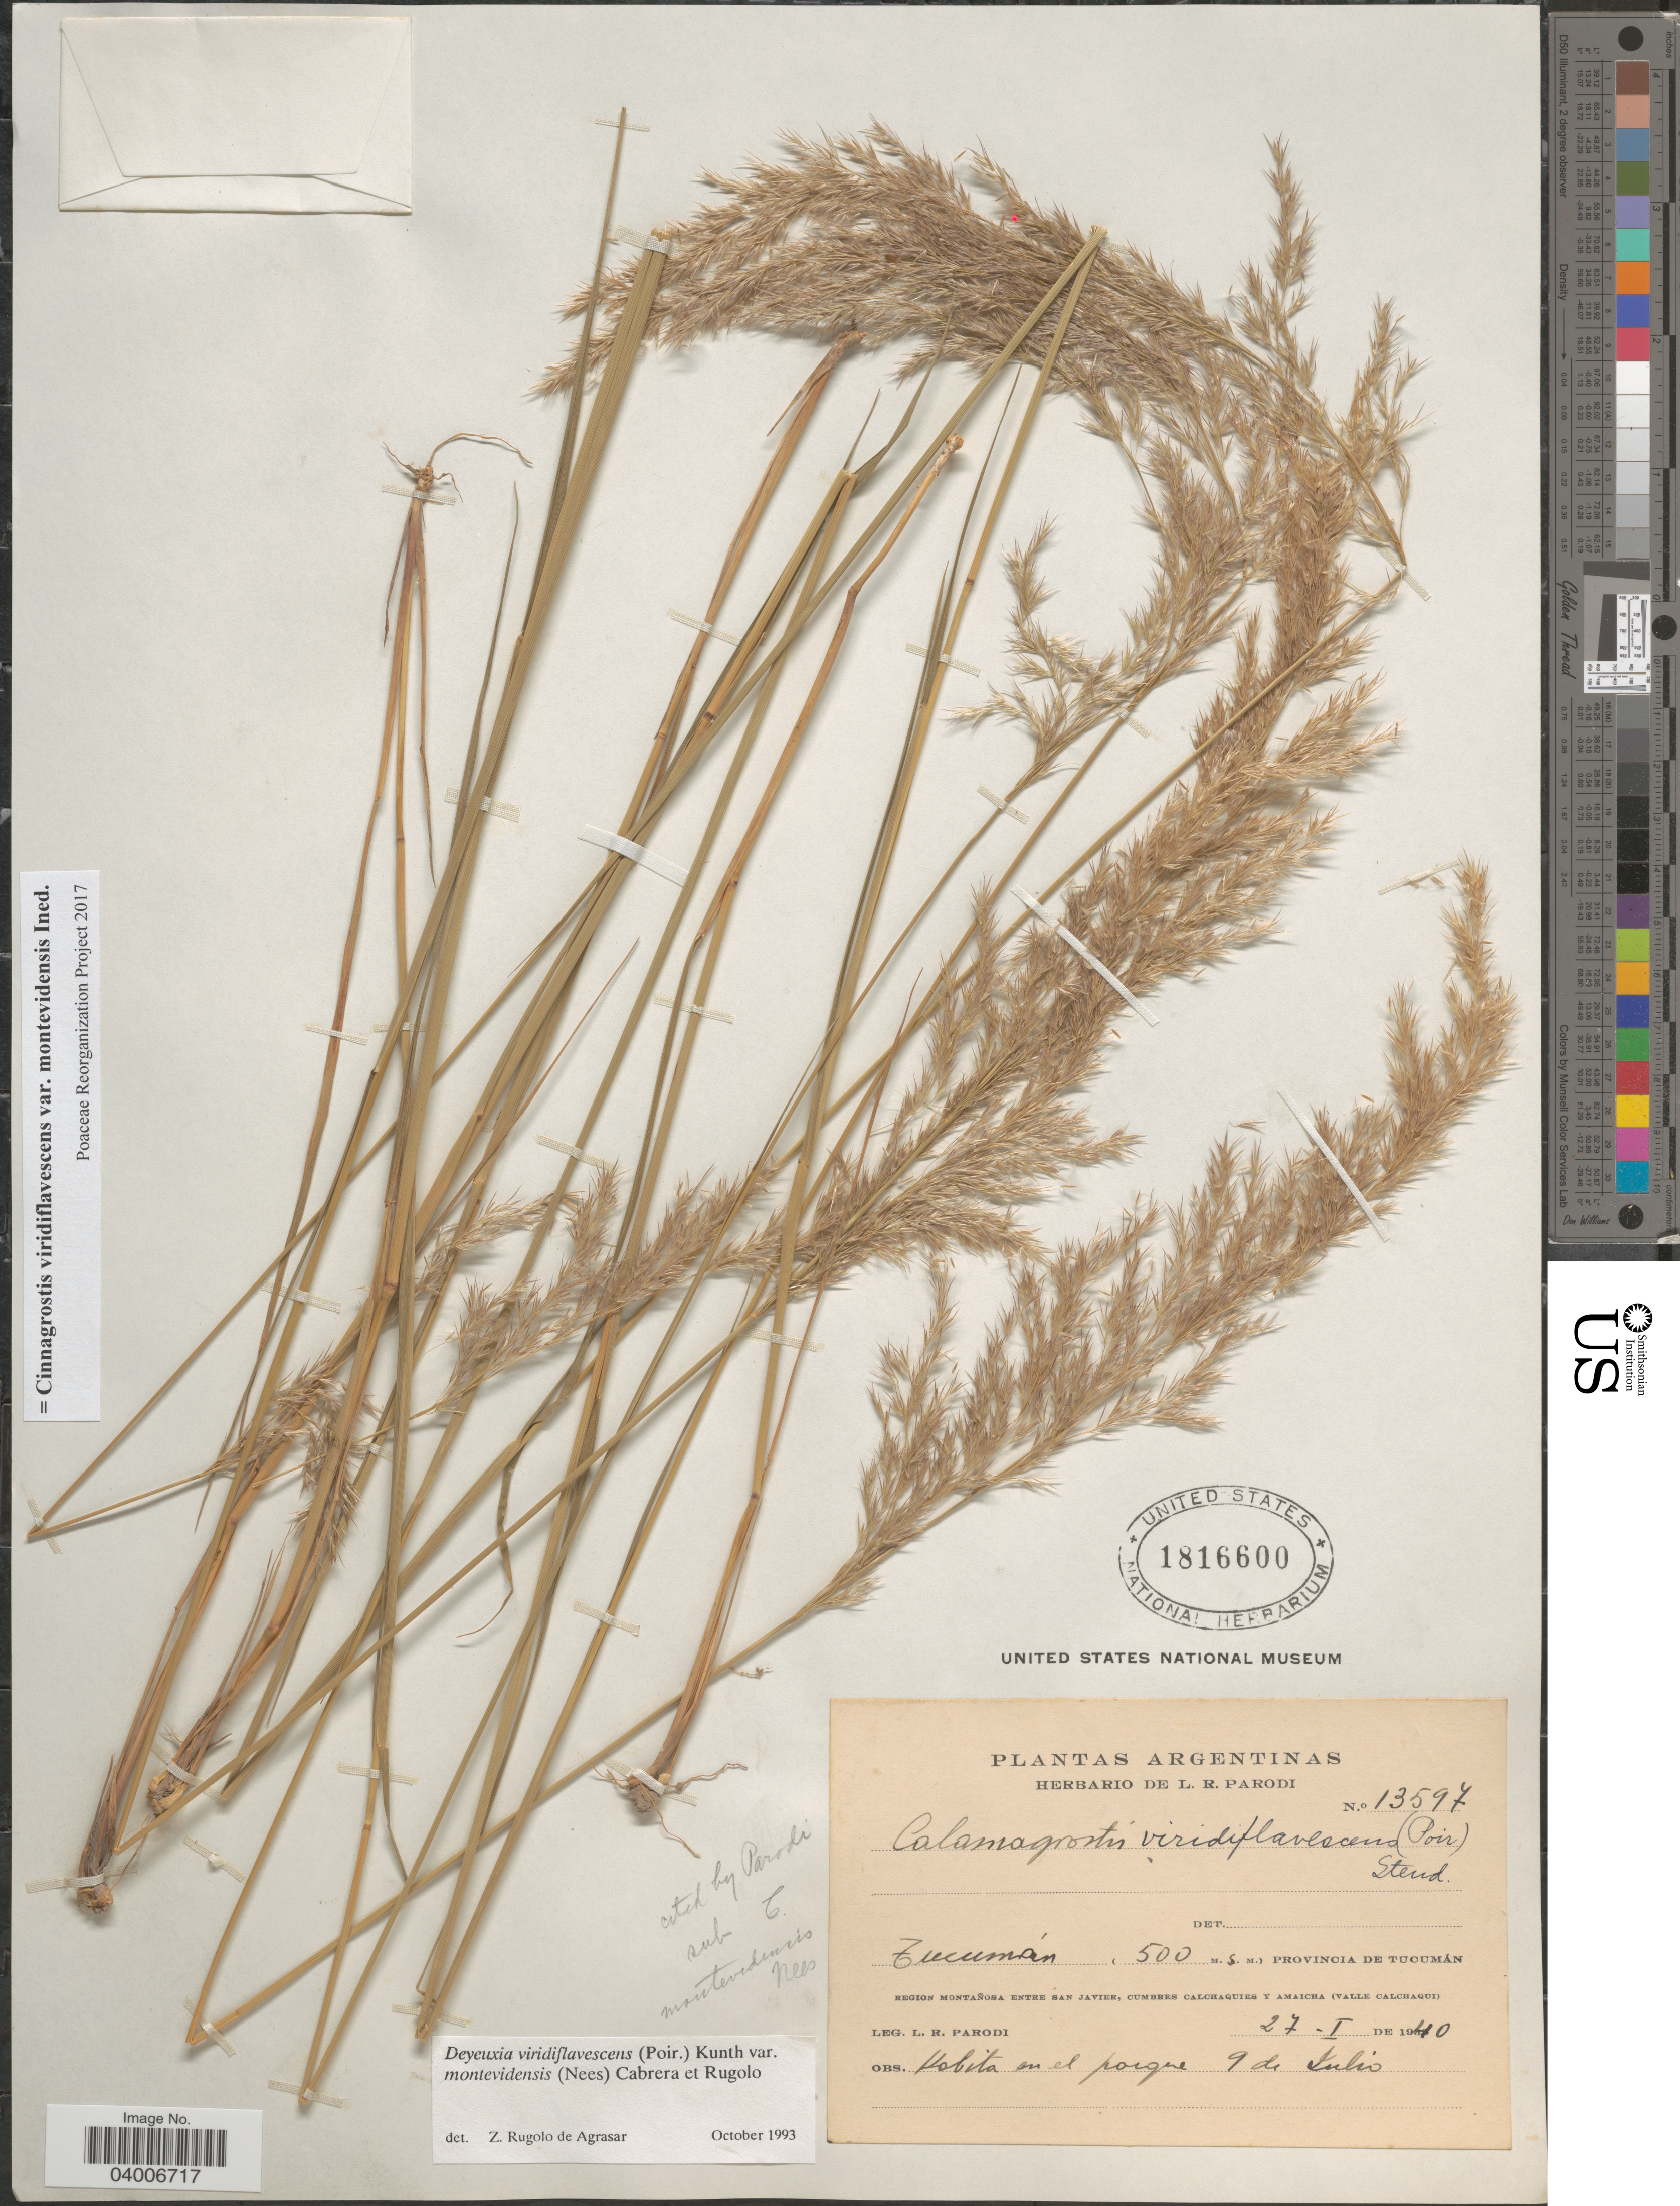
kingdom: Plantae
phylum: Tracheophyta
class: Liliopsida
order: Poales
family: Poaceae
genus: Cinnagrostis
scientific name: Cinnagrostis viridiflavescens var. montevidensis ined.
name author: (Nees) P.M. Peterson et al.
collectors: L. R. Parodi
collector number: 13597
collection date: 1940-01-27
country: Argentina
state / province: Tucuman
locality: Region Montañosa entre San Javier, Cumbres Calchaquies y Amaicha (Valle Calchaqui).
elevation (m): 500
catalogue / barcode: US 1816600